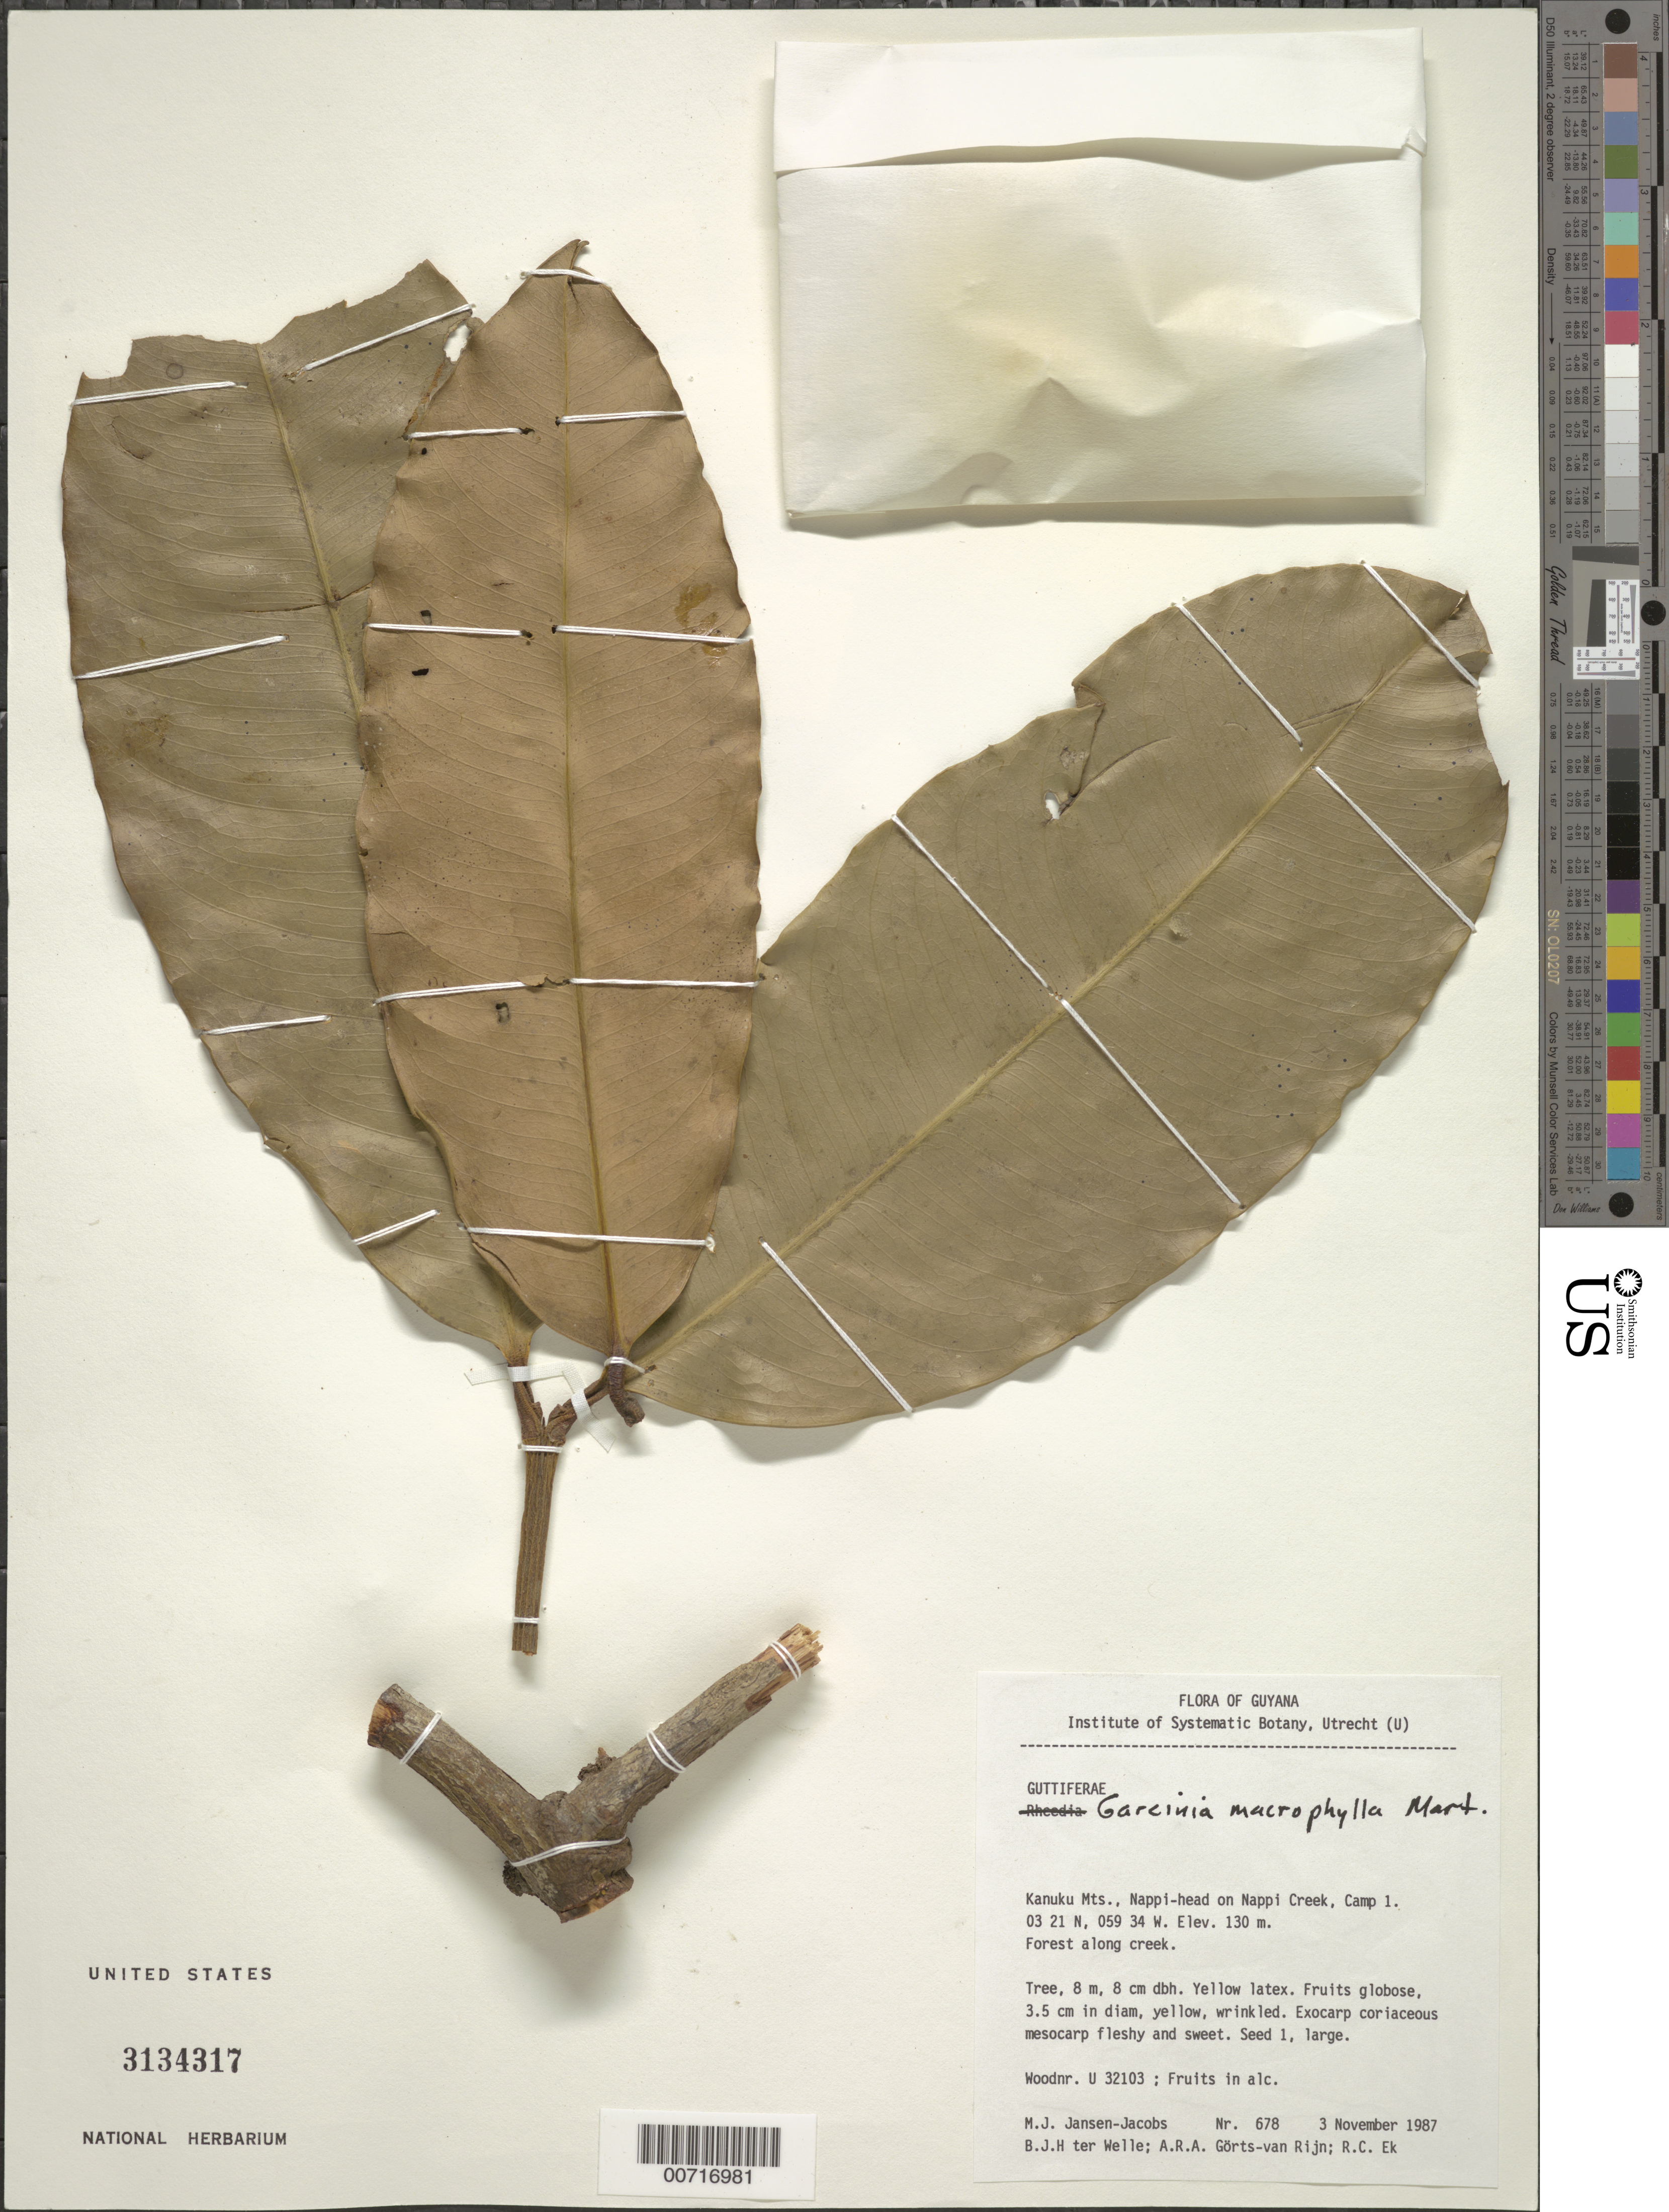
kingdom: Plantae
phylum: Tracheophyta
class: Magnoliopsida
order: Malpighiales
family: Clusiaceae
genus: Garcinia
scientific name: Garcinia macrophylla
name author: Mart.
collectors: M. J. Jansen-Jacobs, B. Welle, A. .R. A. Görts-van Rijn & R. C. Ek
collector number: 678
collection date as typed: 3-Nov-87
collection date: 1987-11-03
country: Guyana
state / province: U. Takutu-U. Essequibo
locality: Kanuku Mts., Nappi-head on Nappi Creek, camp 1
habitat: Forest along creek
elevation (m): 130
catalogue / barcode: US 3134317